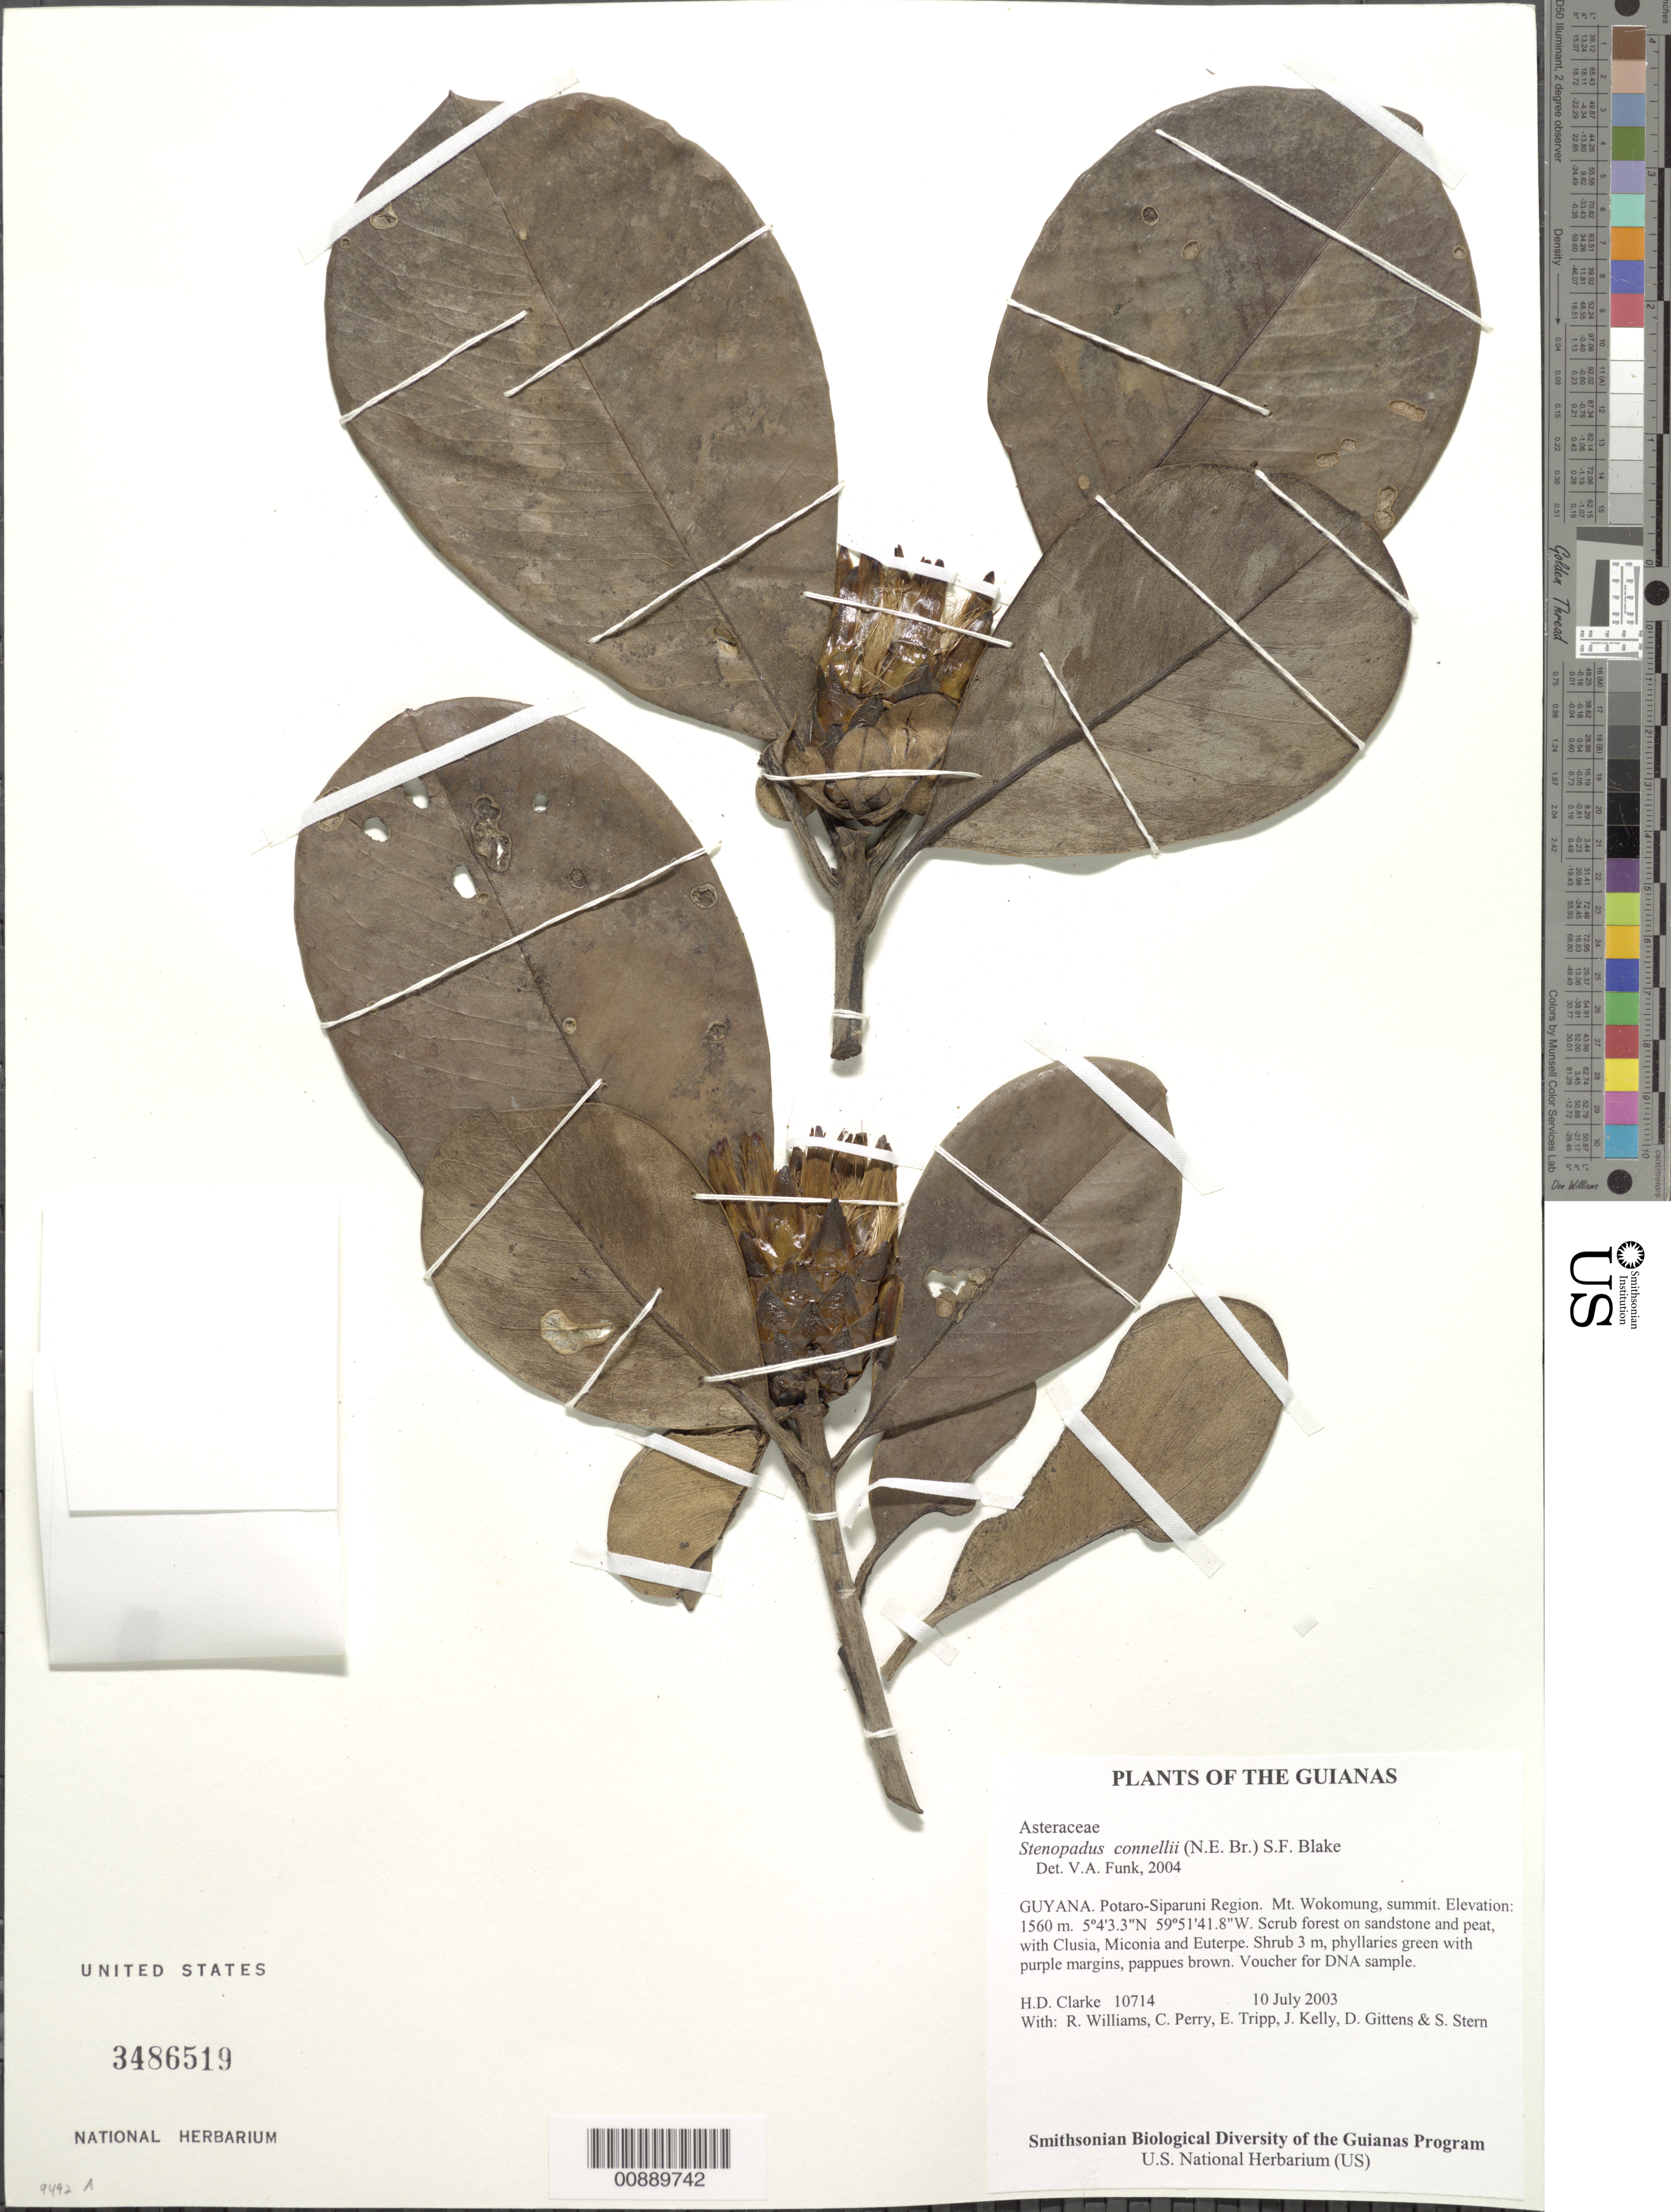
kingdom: Plantae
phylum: Tracheophyta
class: Magnoliopsida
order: Asterales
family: Asteraceae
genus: Stenopadus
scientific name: Stenopadus connellii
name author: (N.E. Br.) S.F. Blake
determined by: Funk, Vicki A., (BOT), Smithsonian Institution - National Museum of Natural History (UNITED STATES)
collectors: H. D. Clarke, R. Williams, C. Perry, E. Tripp, J. Kelly, D. Gittens & S. R. Stern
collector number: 10714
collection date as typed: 10 July 2003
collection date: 2003-07-10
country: Guyana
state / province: Potaro-Siparuni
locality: Mt. Wokomung, summit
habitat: Scrub forest on sandstone and peat, with Clusia, Miconia and Euterpe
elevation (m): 1560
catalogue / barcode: US 3486519